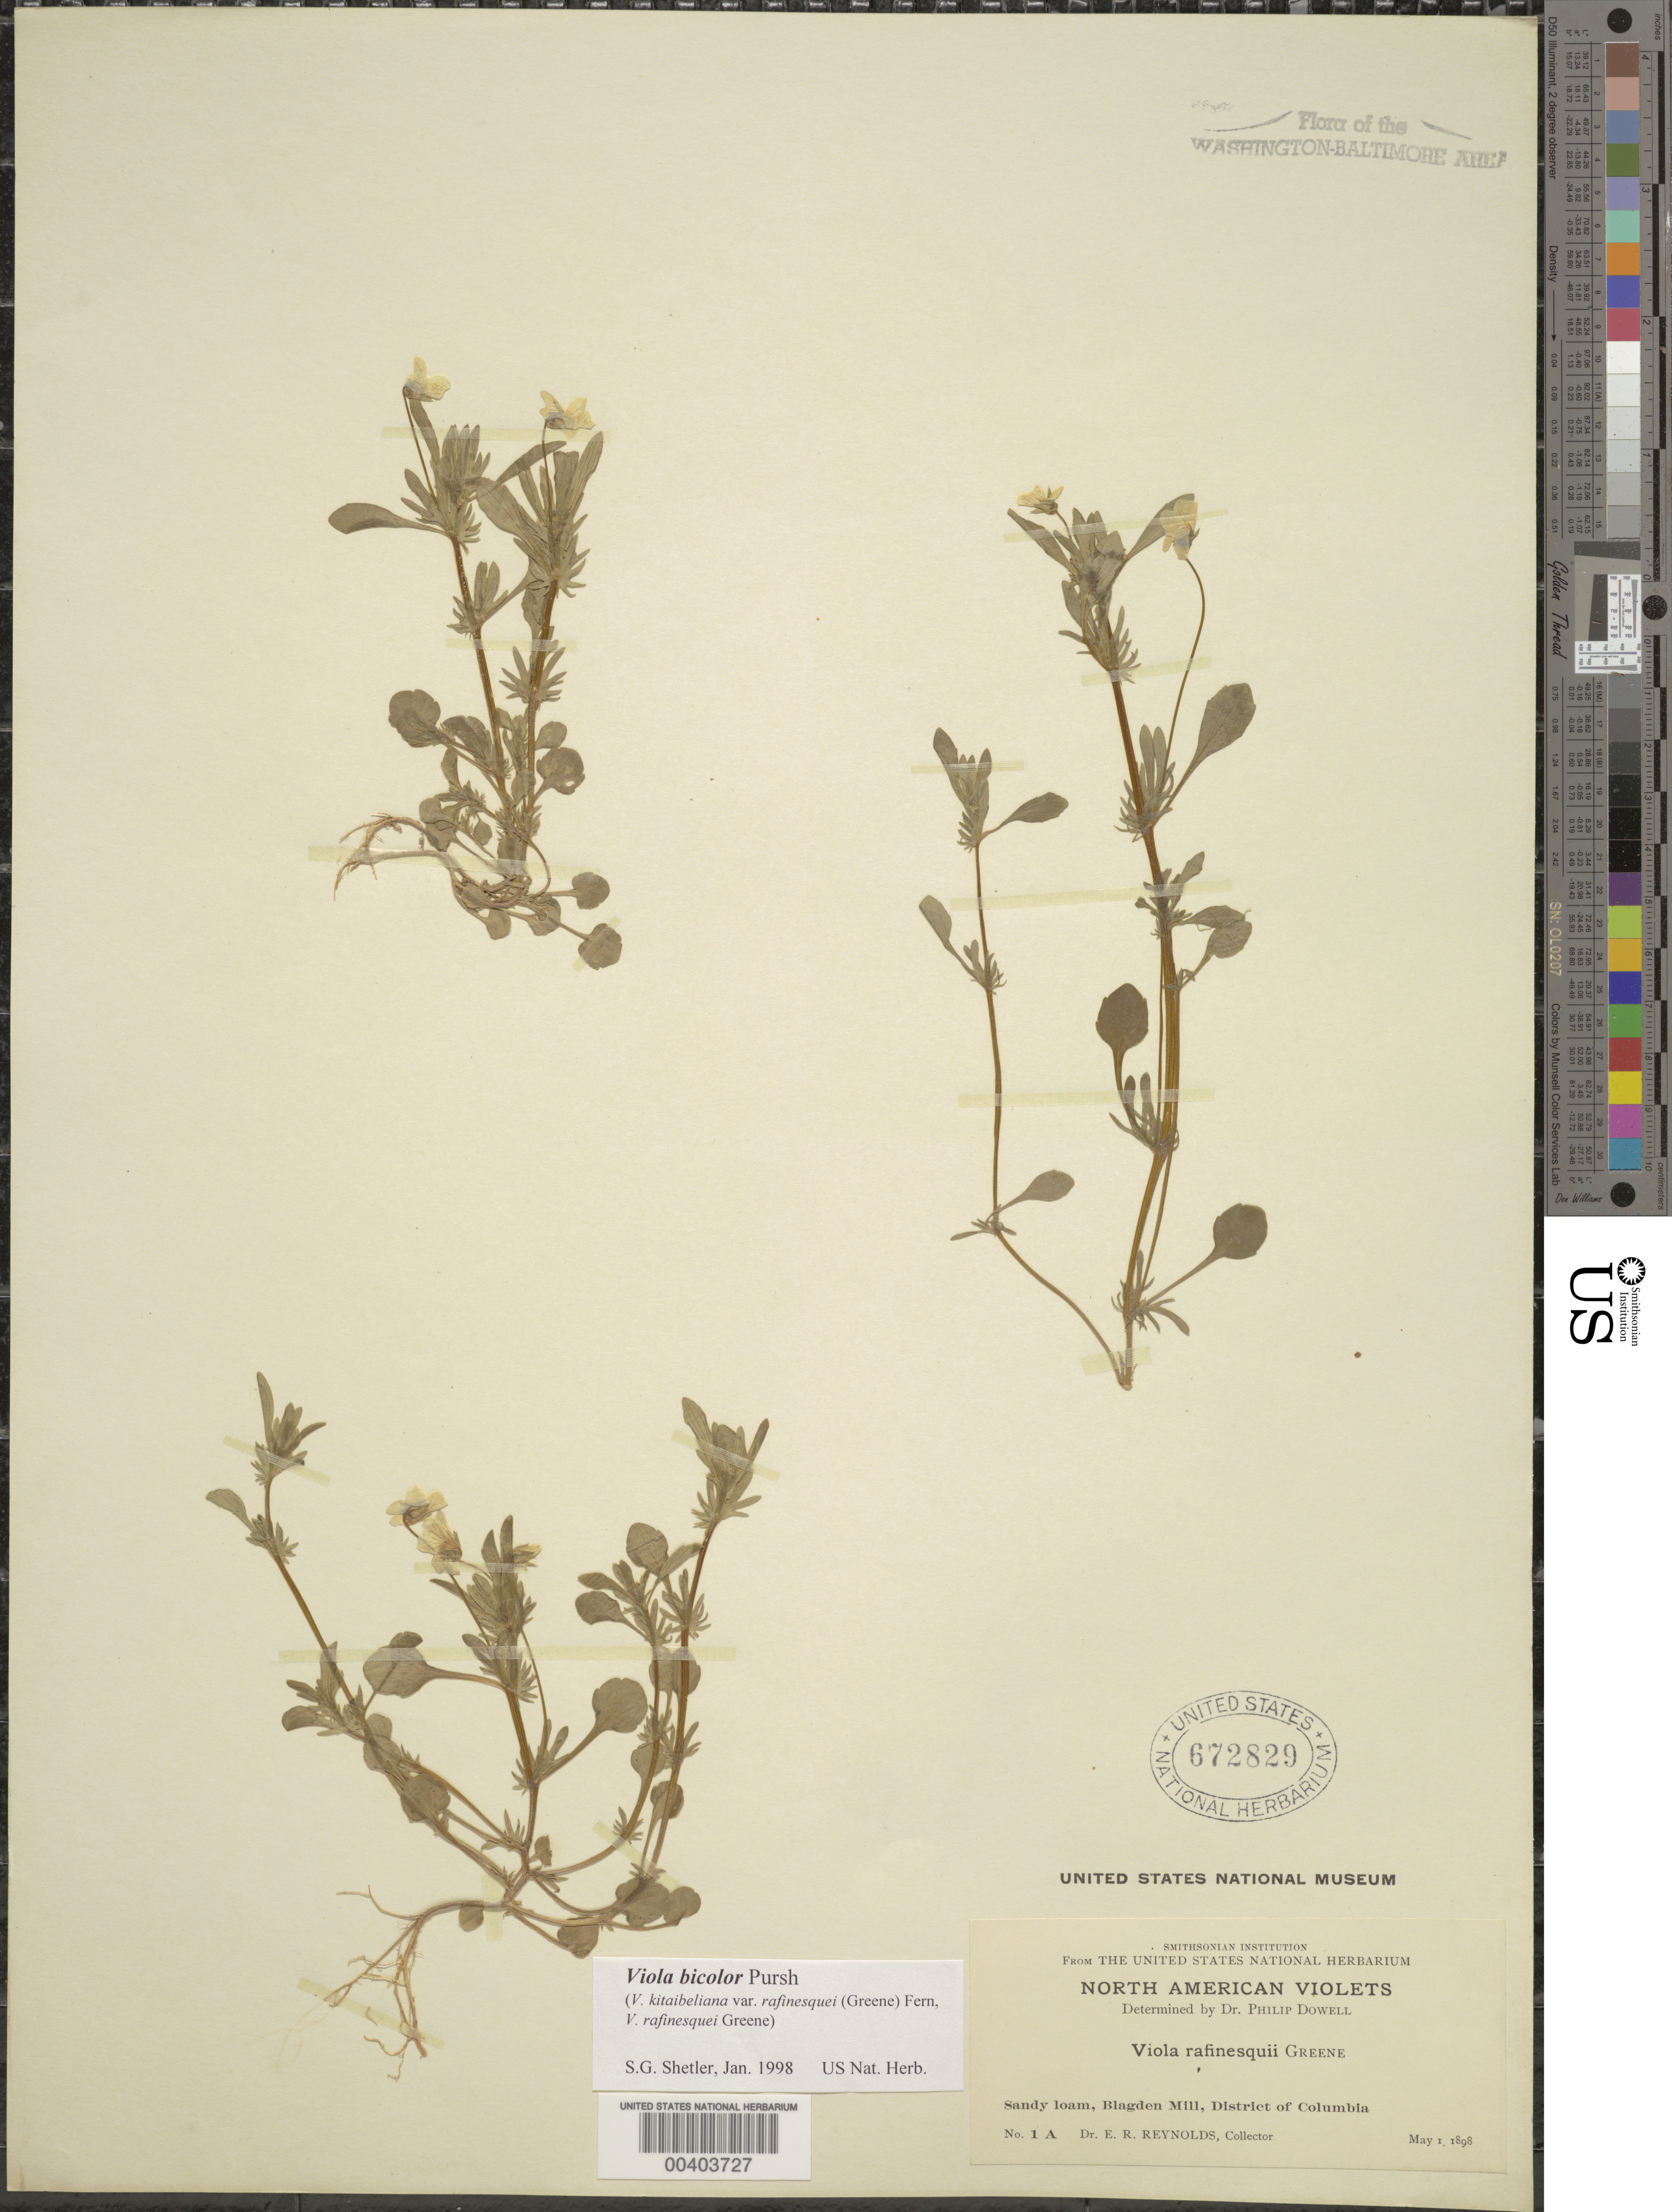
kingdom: Plantae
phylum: Tracheophyta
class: Magnoliopsida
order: Malpighiales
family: Violaceae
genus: Viola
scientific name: Viola bicolor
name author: Pursh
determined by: Shetler, Stanwyn G., (US), NMNH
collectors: E. Reynolds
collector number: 1A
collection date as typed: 01 May 1898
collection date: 1898-05-01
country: United States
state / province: District of Columbia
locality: Blagden Mill Rock Creek Park and Vicinity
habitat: Sandyloam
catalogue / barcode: US 672829